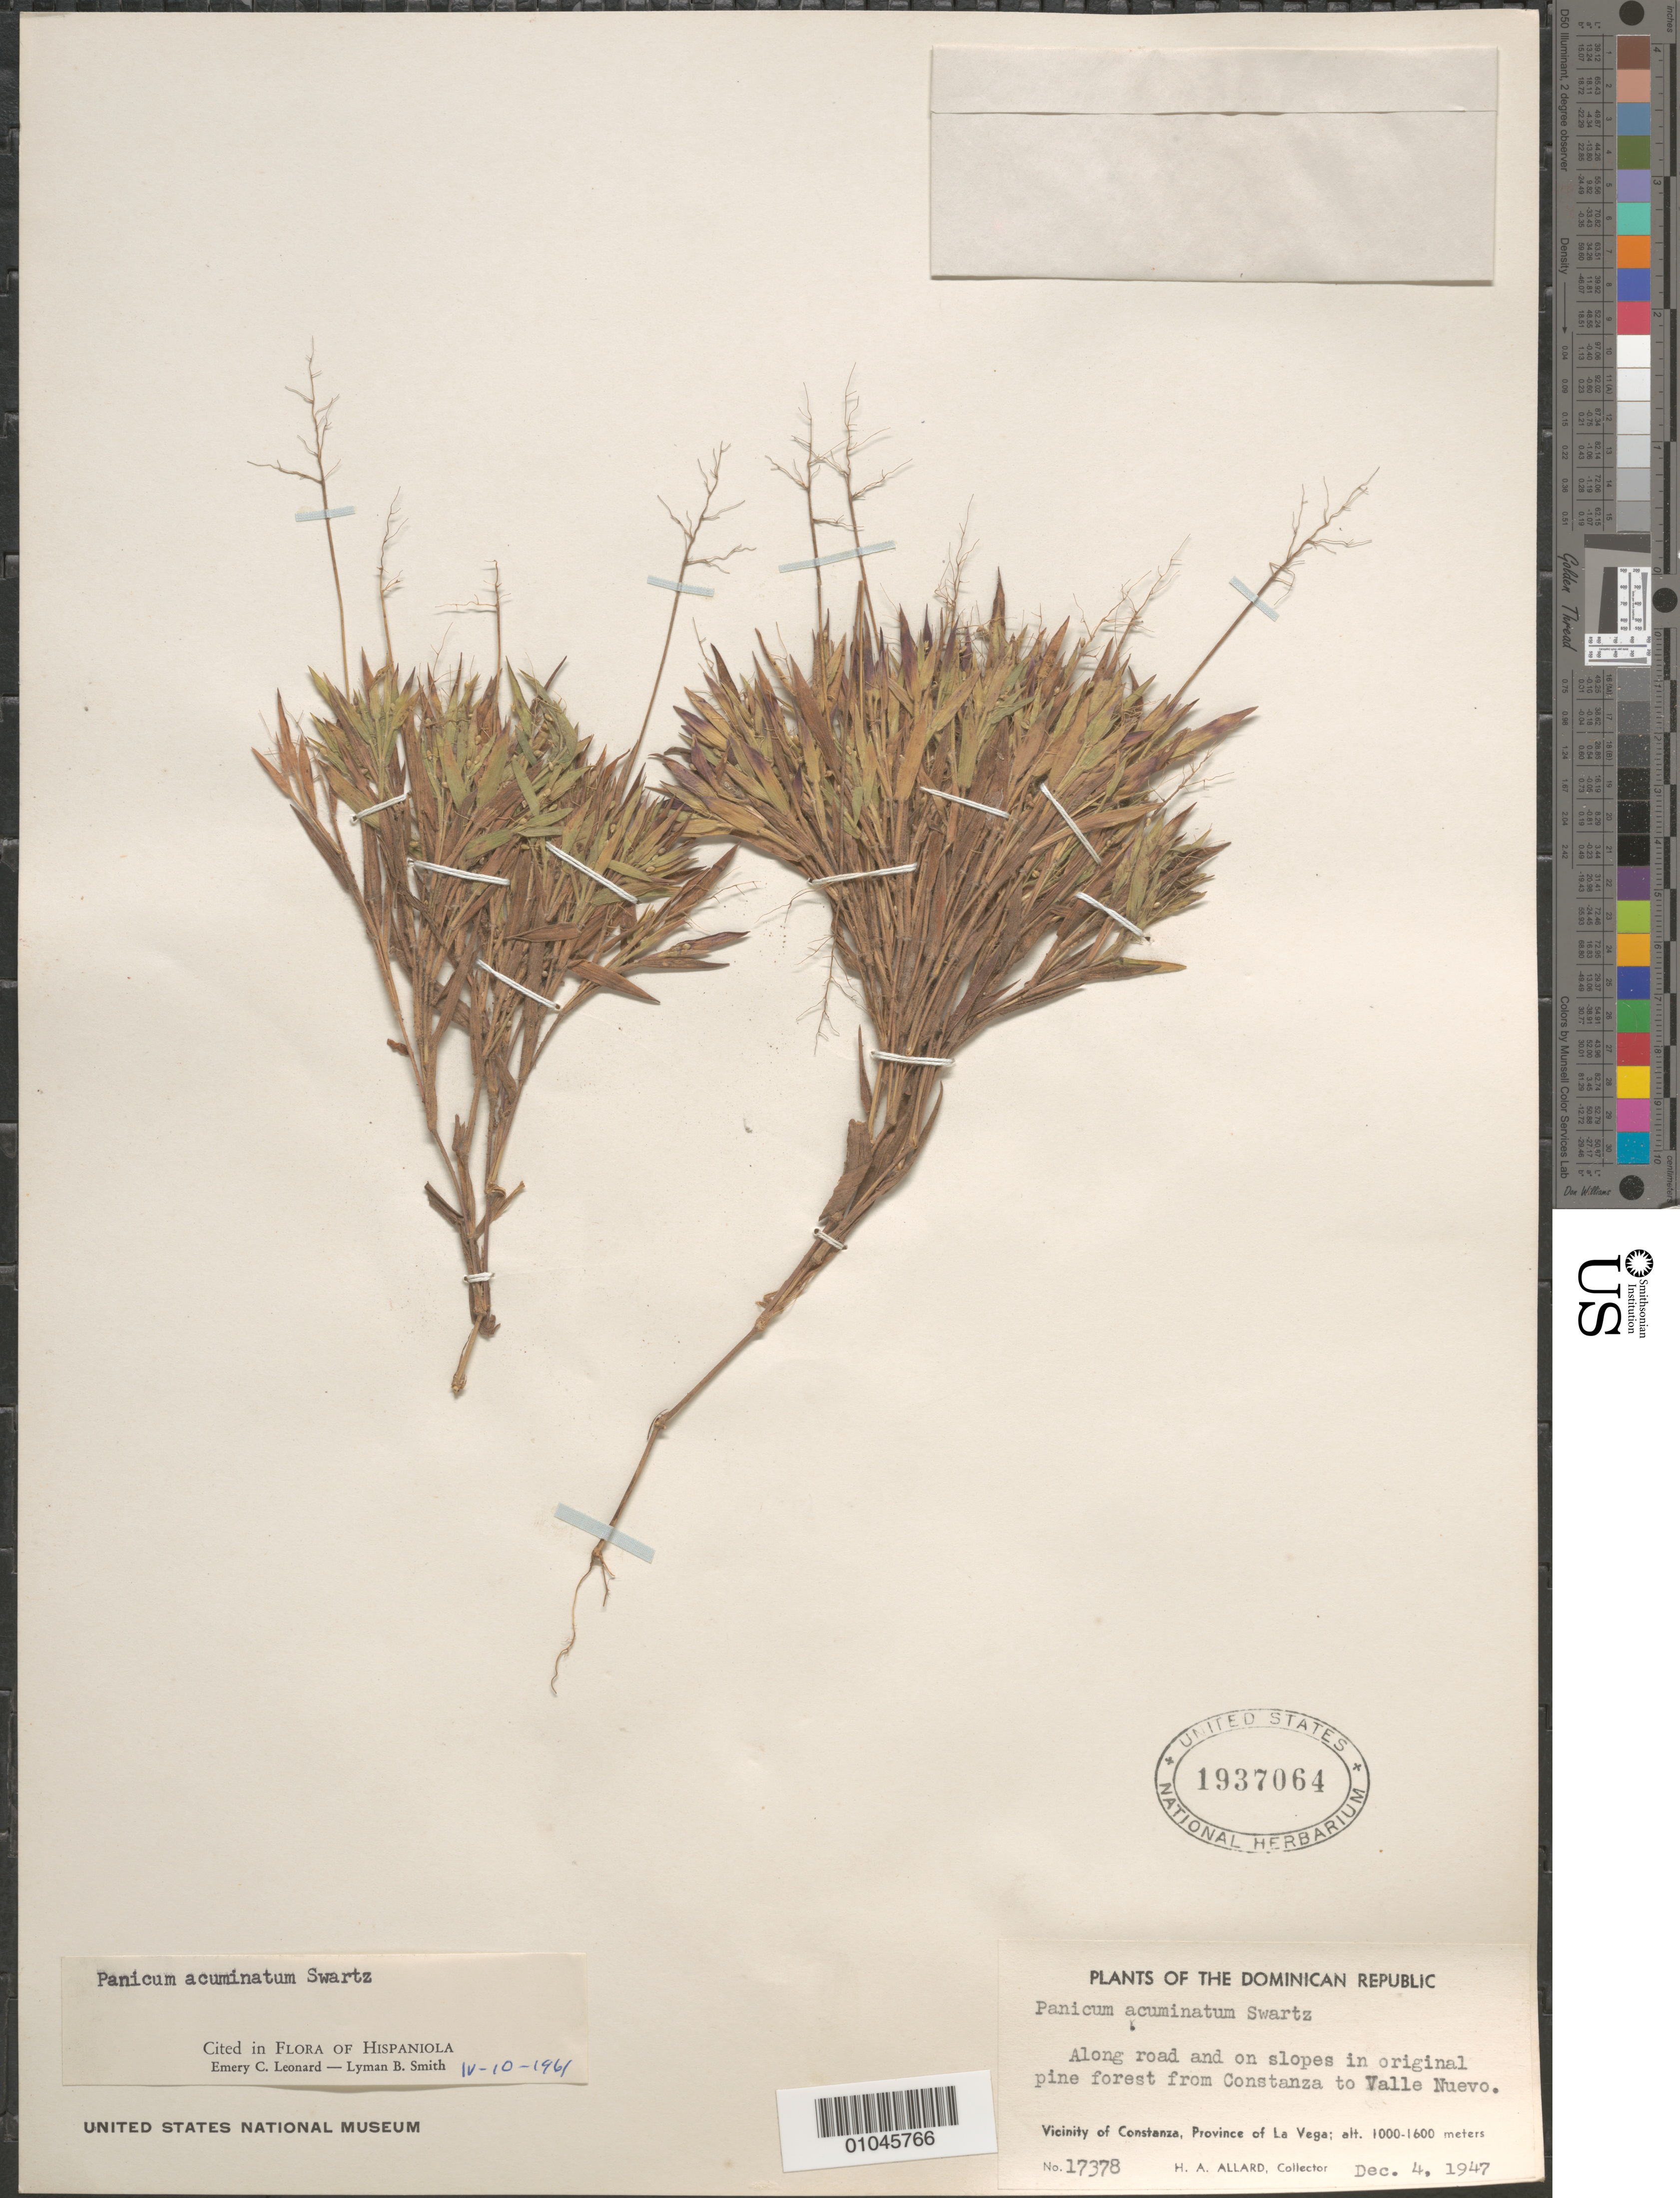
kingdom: Plantae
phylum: Tracheophyta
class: Liliopsida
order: Poales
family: Poaceae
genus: Panicum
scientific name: Panicum acuminatum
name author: Sw.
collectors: H. A. Allard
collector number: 17378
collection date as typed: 04 Dec 1947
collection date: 1947-12-04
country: Dominican Republic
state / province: La Vega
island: Hispaniola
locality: Along road and on slopes in original pine forest from Constanza to Valle Nuevo. Vinicity of Constanza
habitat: along road and on slopes of original pine forest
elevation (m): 1000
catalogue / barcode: US 1937064